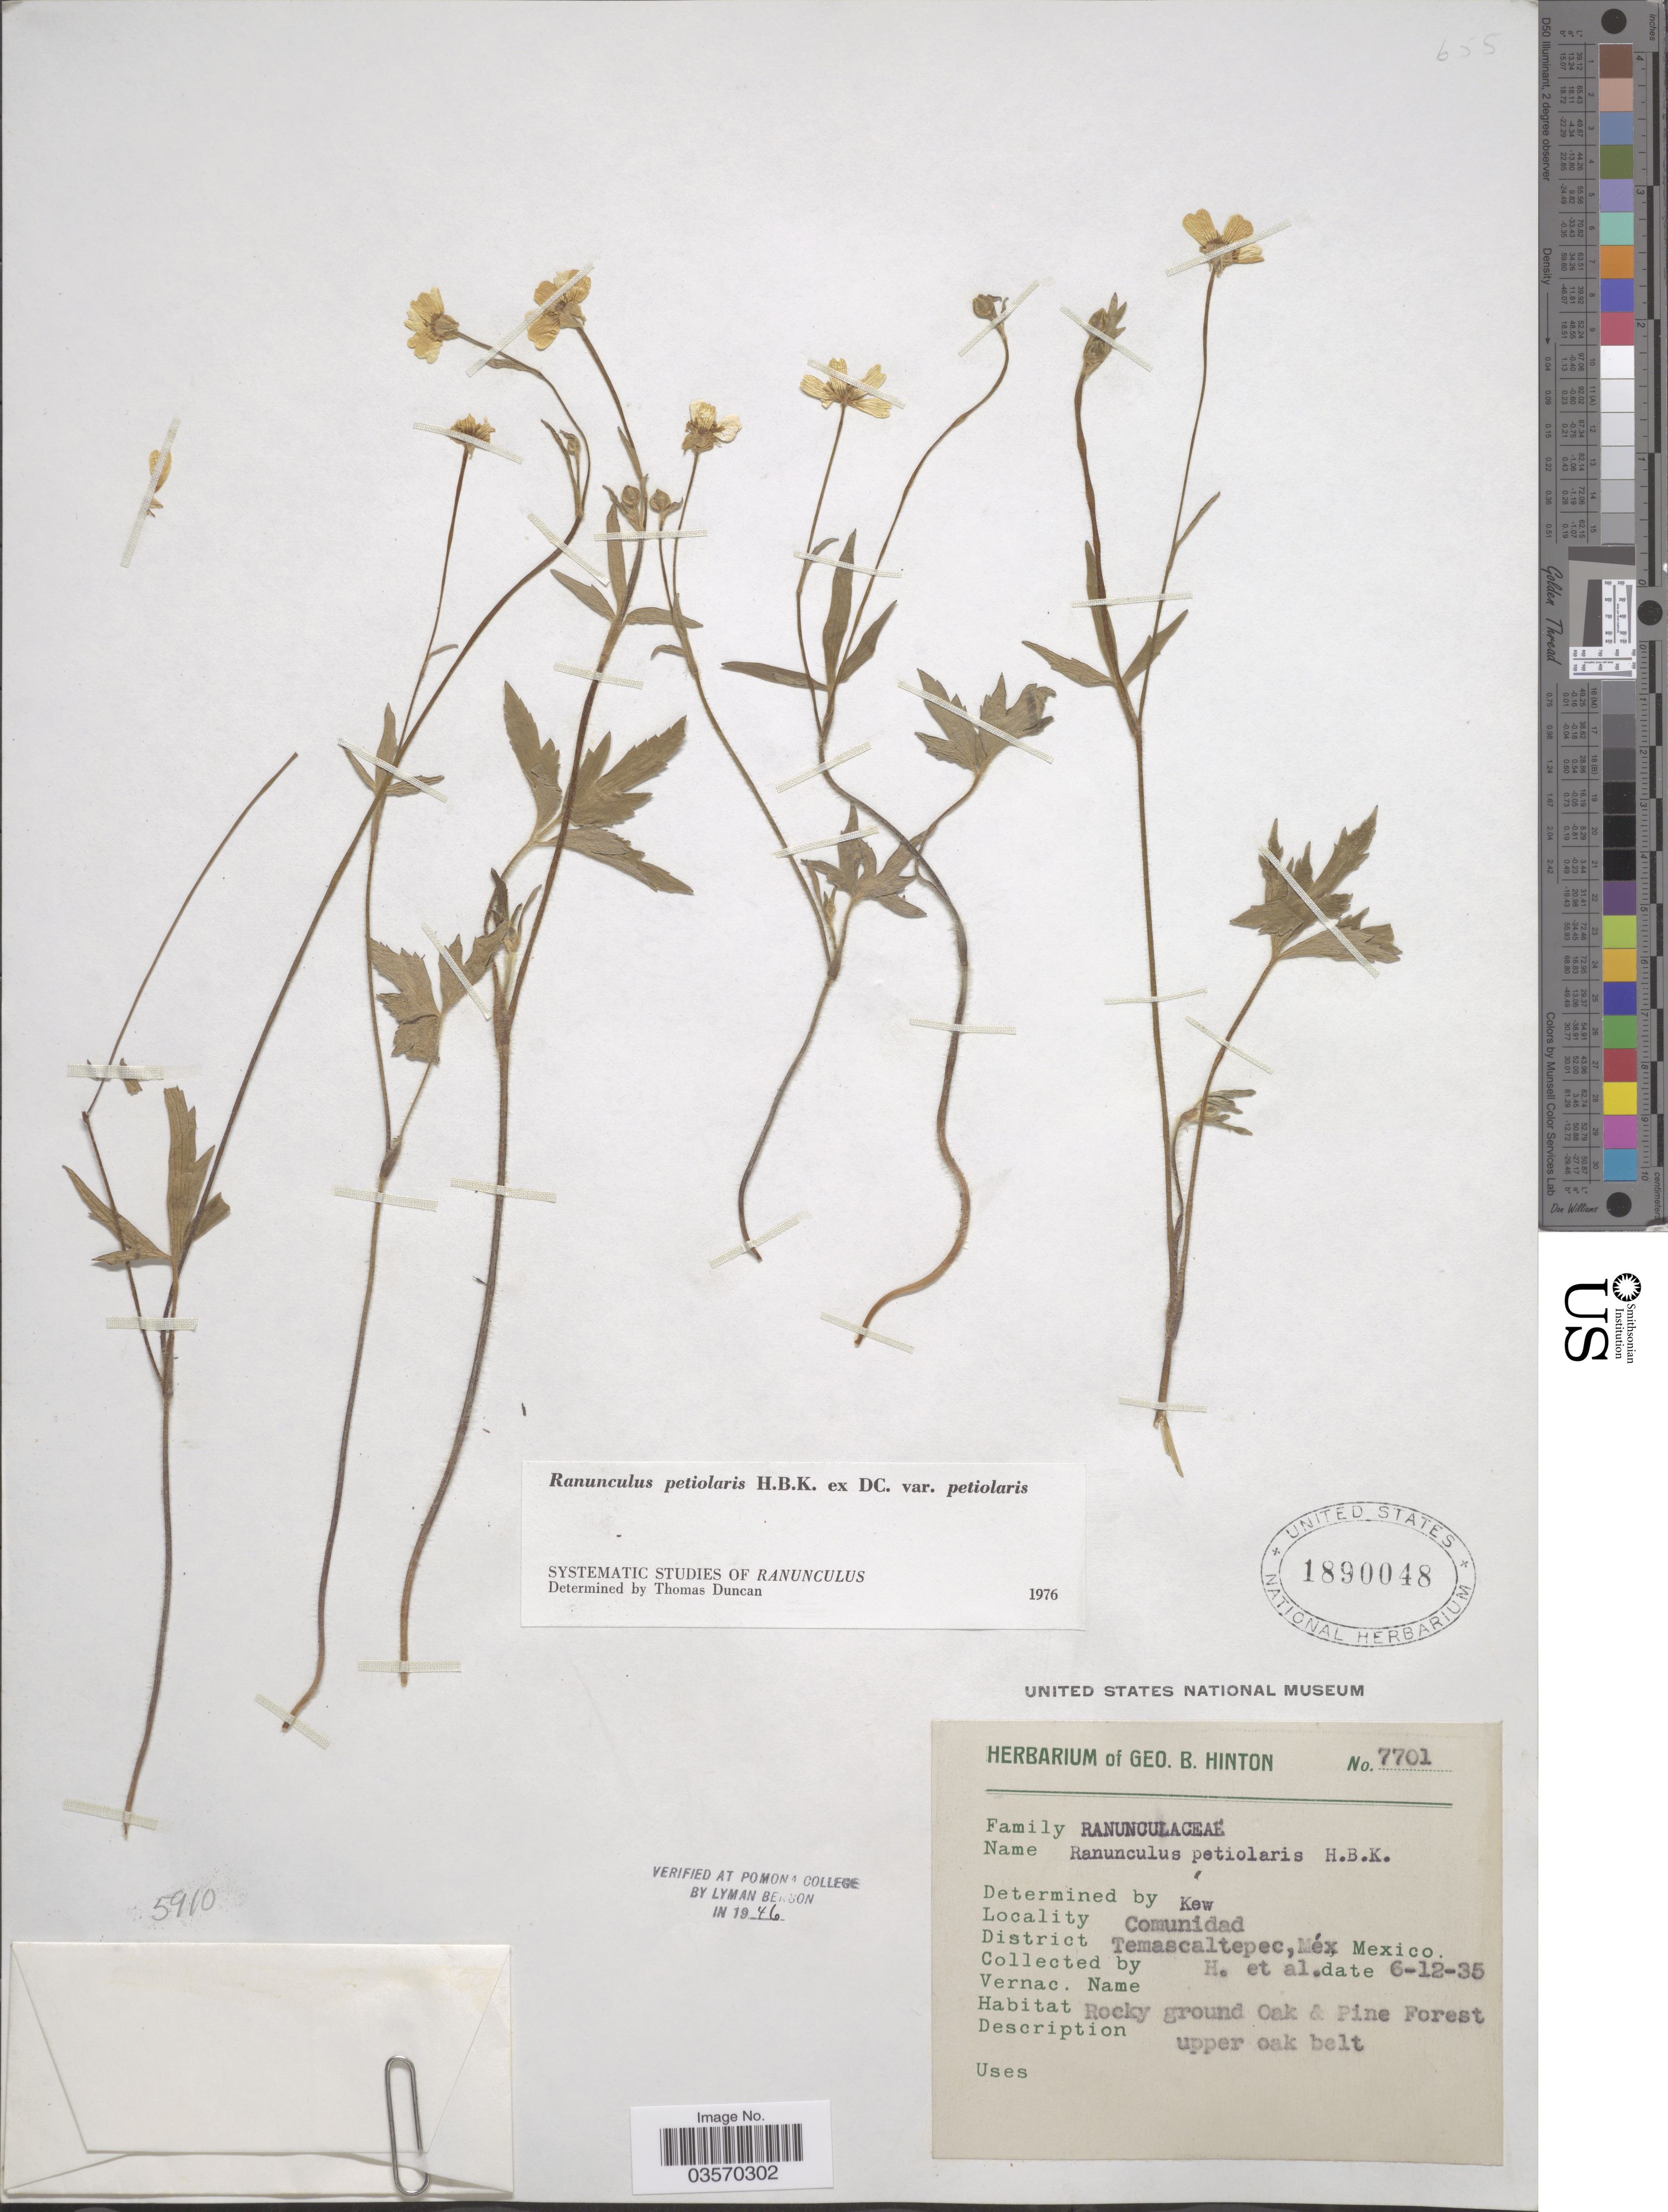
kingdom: Plantae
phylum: Tracheophyta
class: Magnoliopsida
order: Ranunculales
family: Ranunculaceae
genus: Ranunculus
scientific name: Ranunculus petiolaris var. petiolaris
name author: Kunth ex DC.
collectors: G. B. Hinton & et al.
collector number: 7701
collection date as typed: Transcribed d/m/y: 6/12/35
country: Mexico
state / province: México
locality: Comunidad. District Temascaltepec.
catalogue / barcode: US 1890048